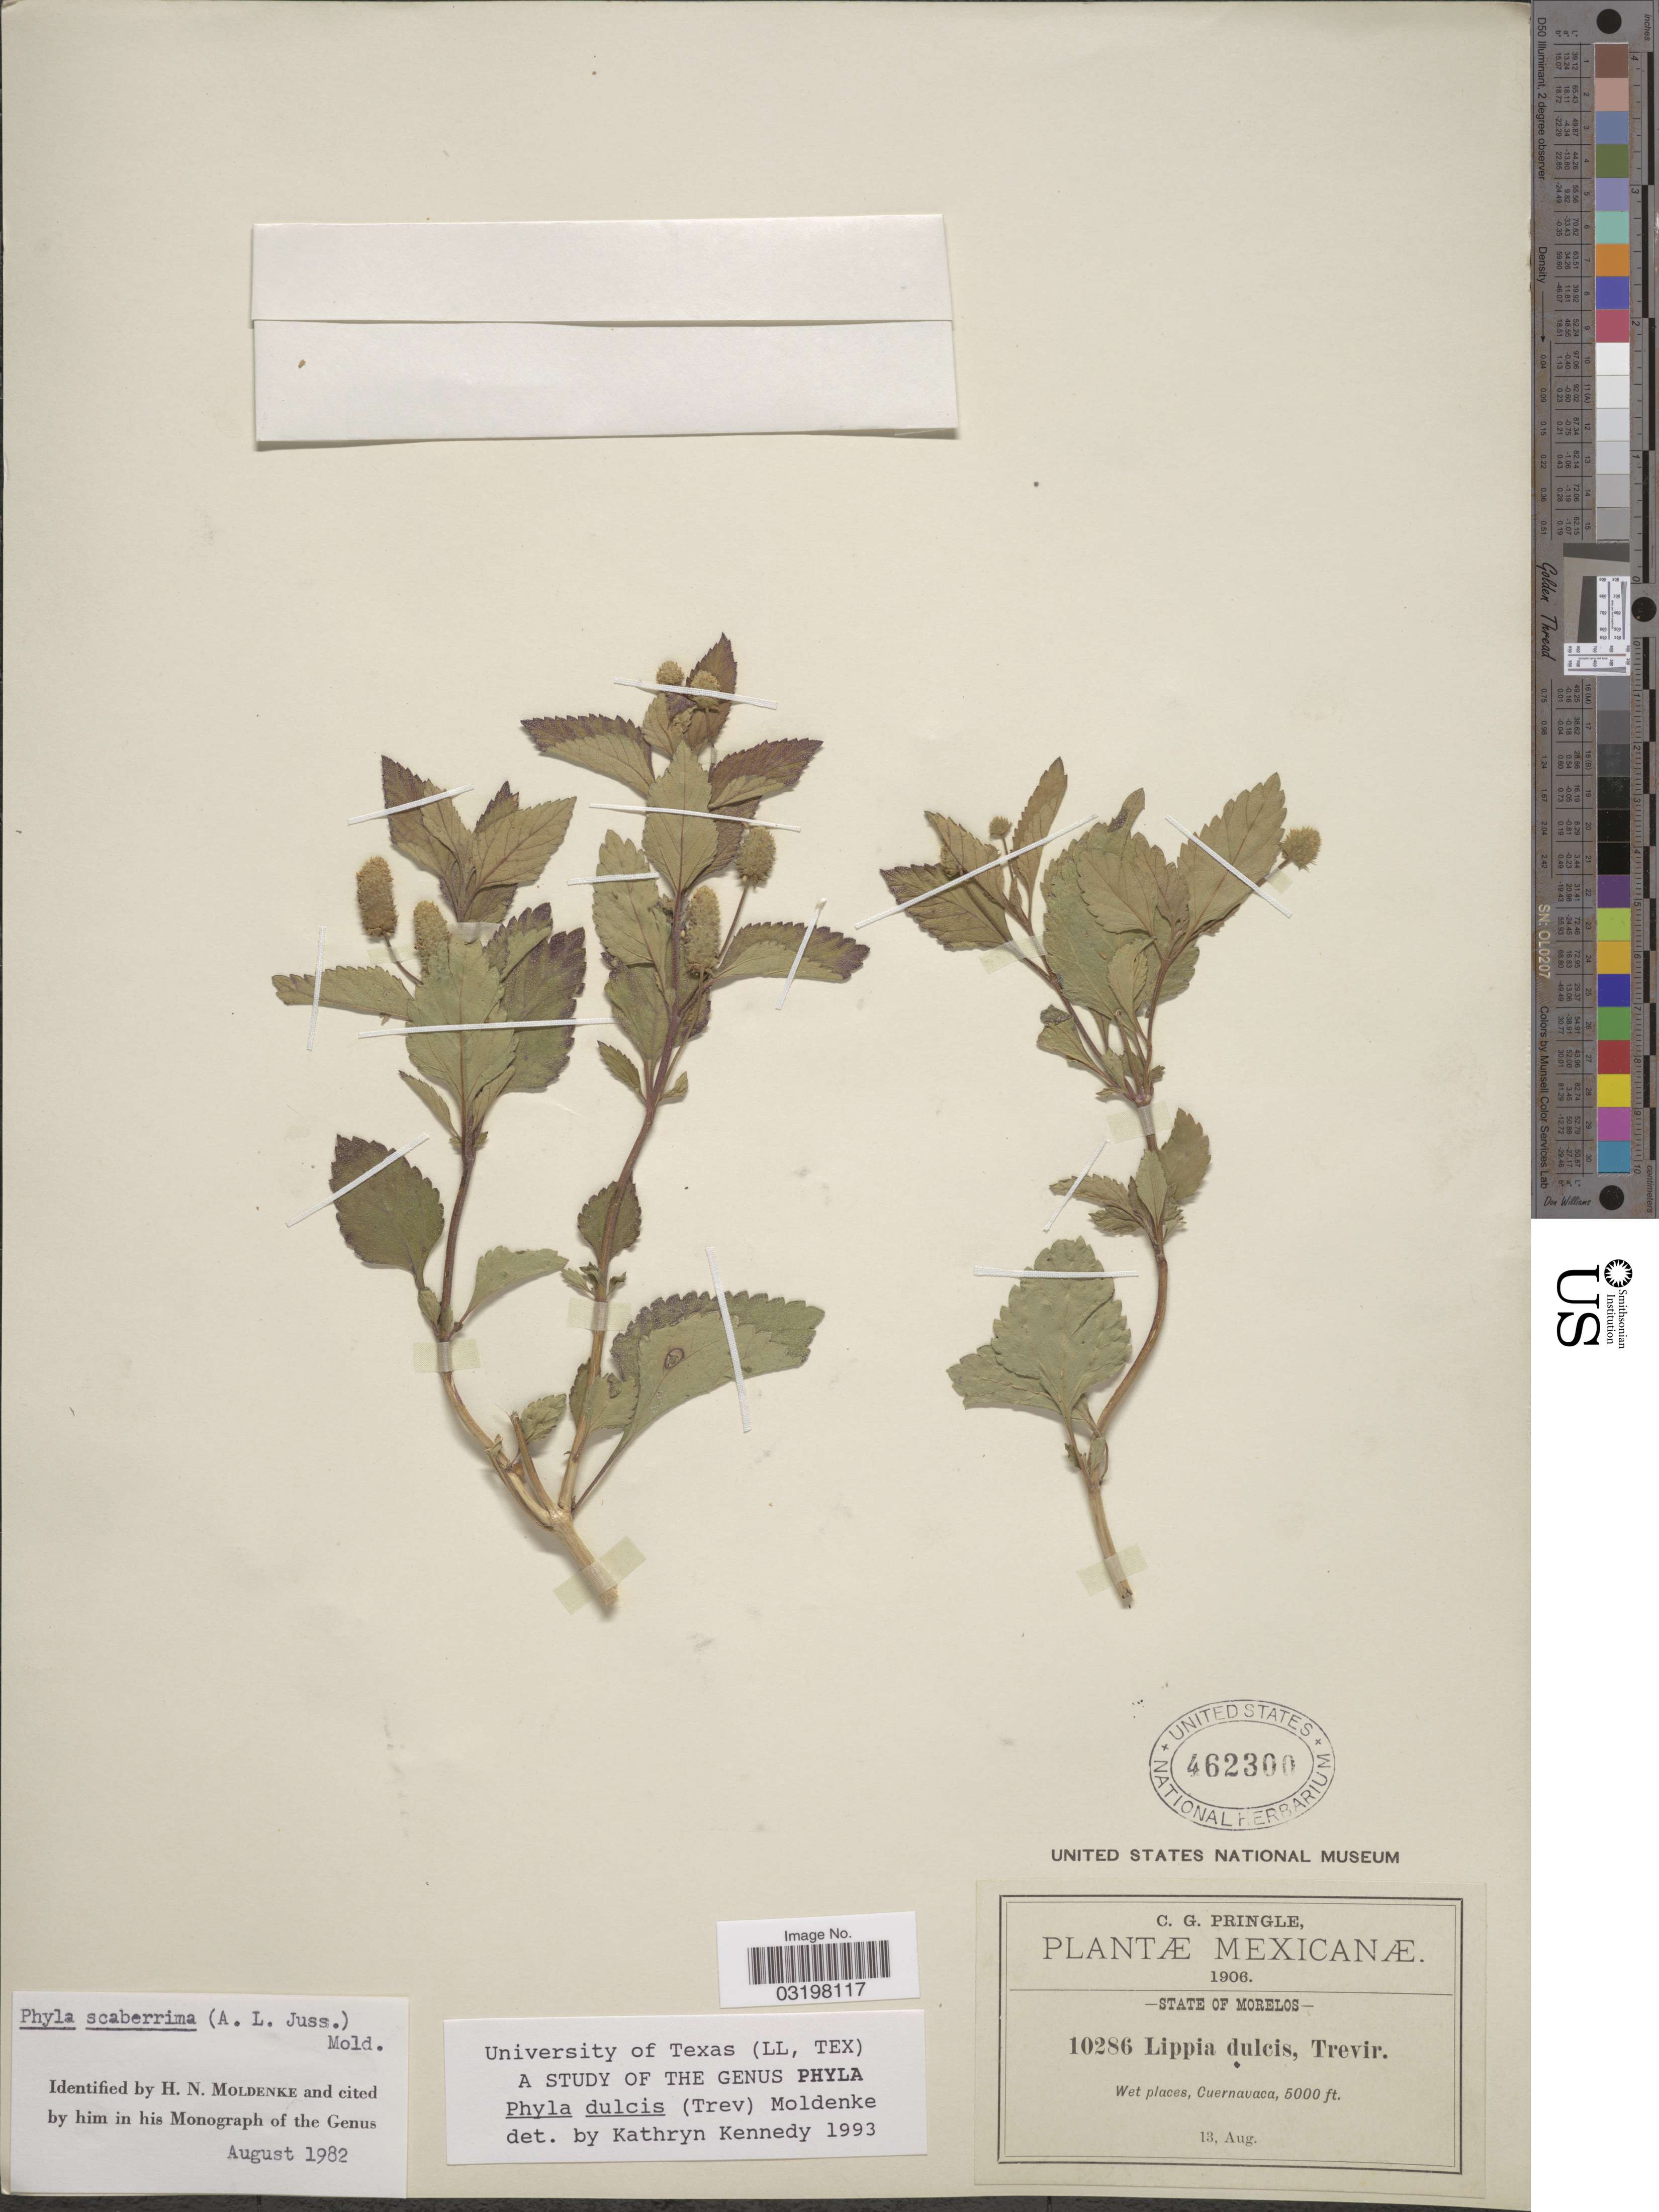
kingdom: Plantae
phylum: Tracheophyta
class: Magnoliopsida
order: Lamiales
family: Verbenaceae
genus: Lippia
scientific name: Lippia dulcis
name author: Trevis.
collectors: C. G. Pringle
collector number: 10286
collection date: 1906-08-13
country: Mexico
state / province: Morelos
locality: Wet places, Cuernavaca.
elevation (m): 1524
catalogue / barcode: US 462300